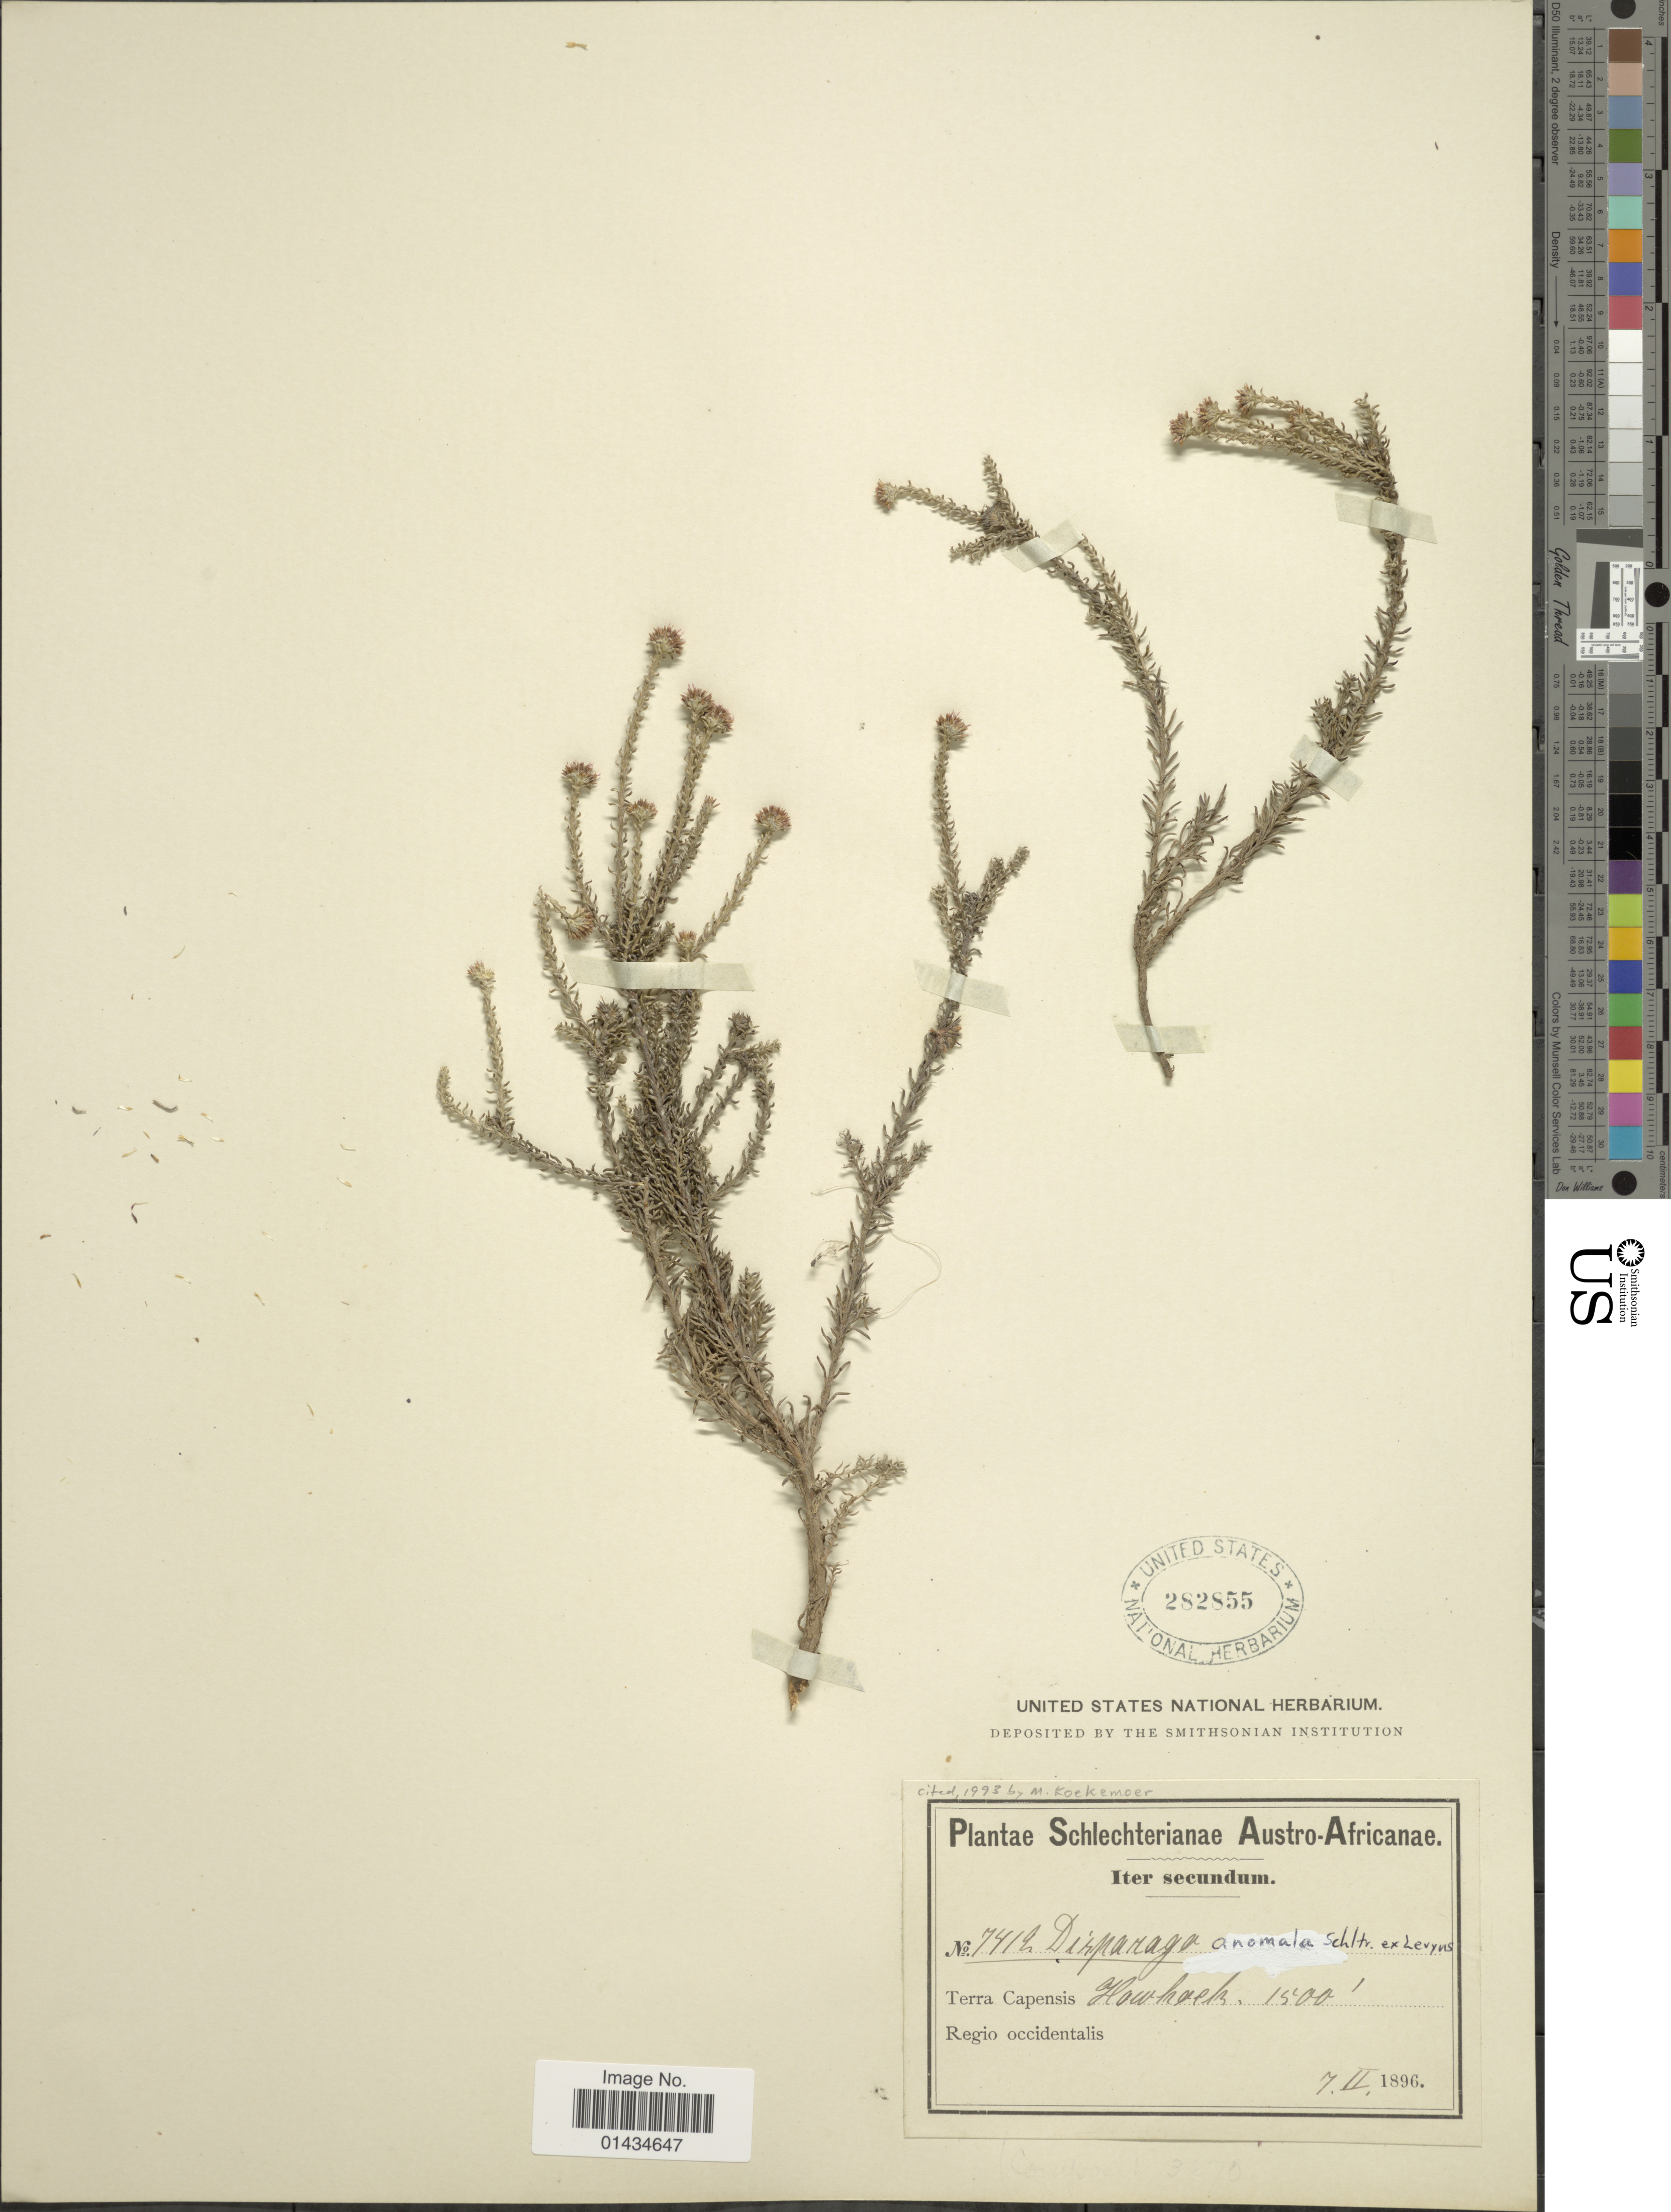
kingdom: Plantae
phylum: Tracheophyta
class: Magnoliopsida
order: Asterales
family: Asteraceae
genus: Disparago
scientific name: Disparago anomala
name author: Schltr. ex Levyns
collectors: Schlechter, --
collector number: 7412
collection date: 1896-02-07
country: South Africa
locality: Austro-Africanae, Terra Capensis, Houhoek, regio occidentalis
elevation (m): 457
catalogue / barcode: US 282855